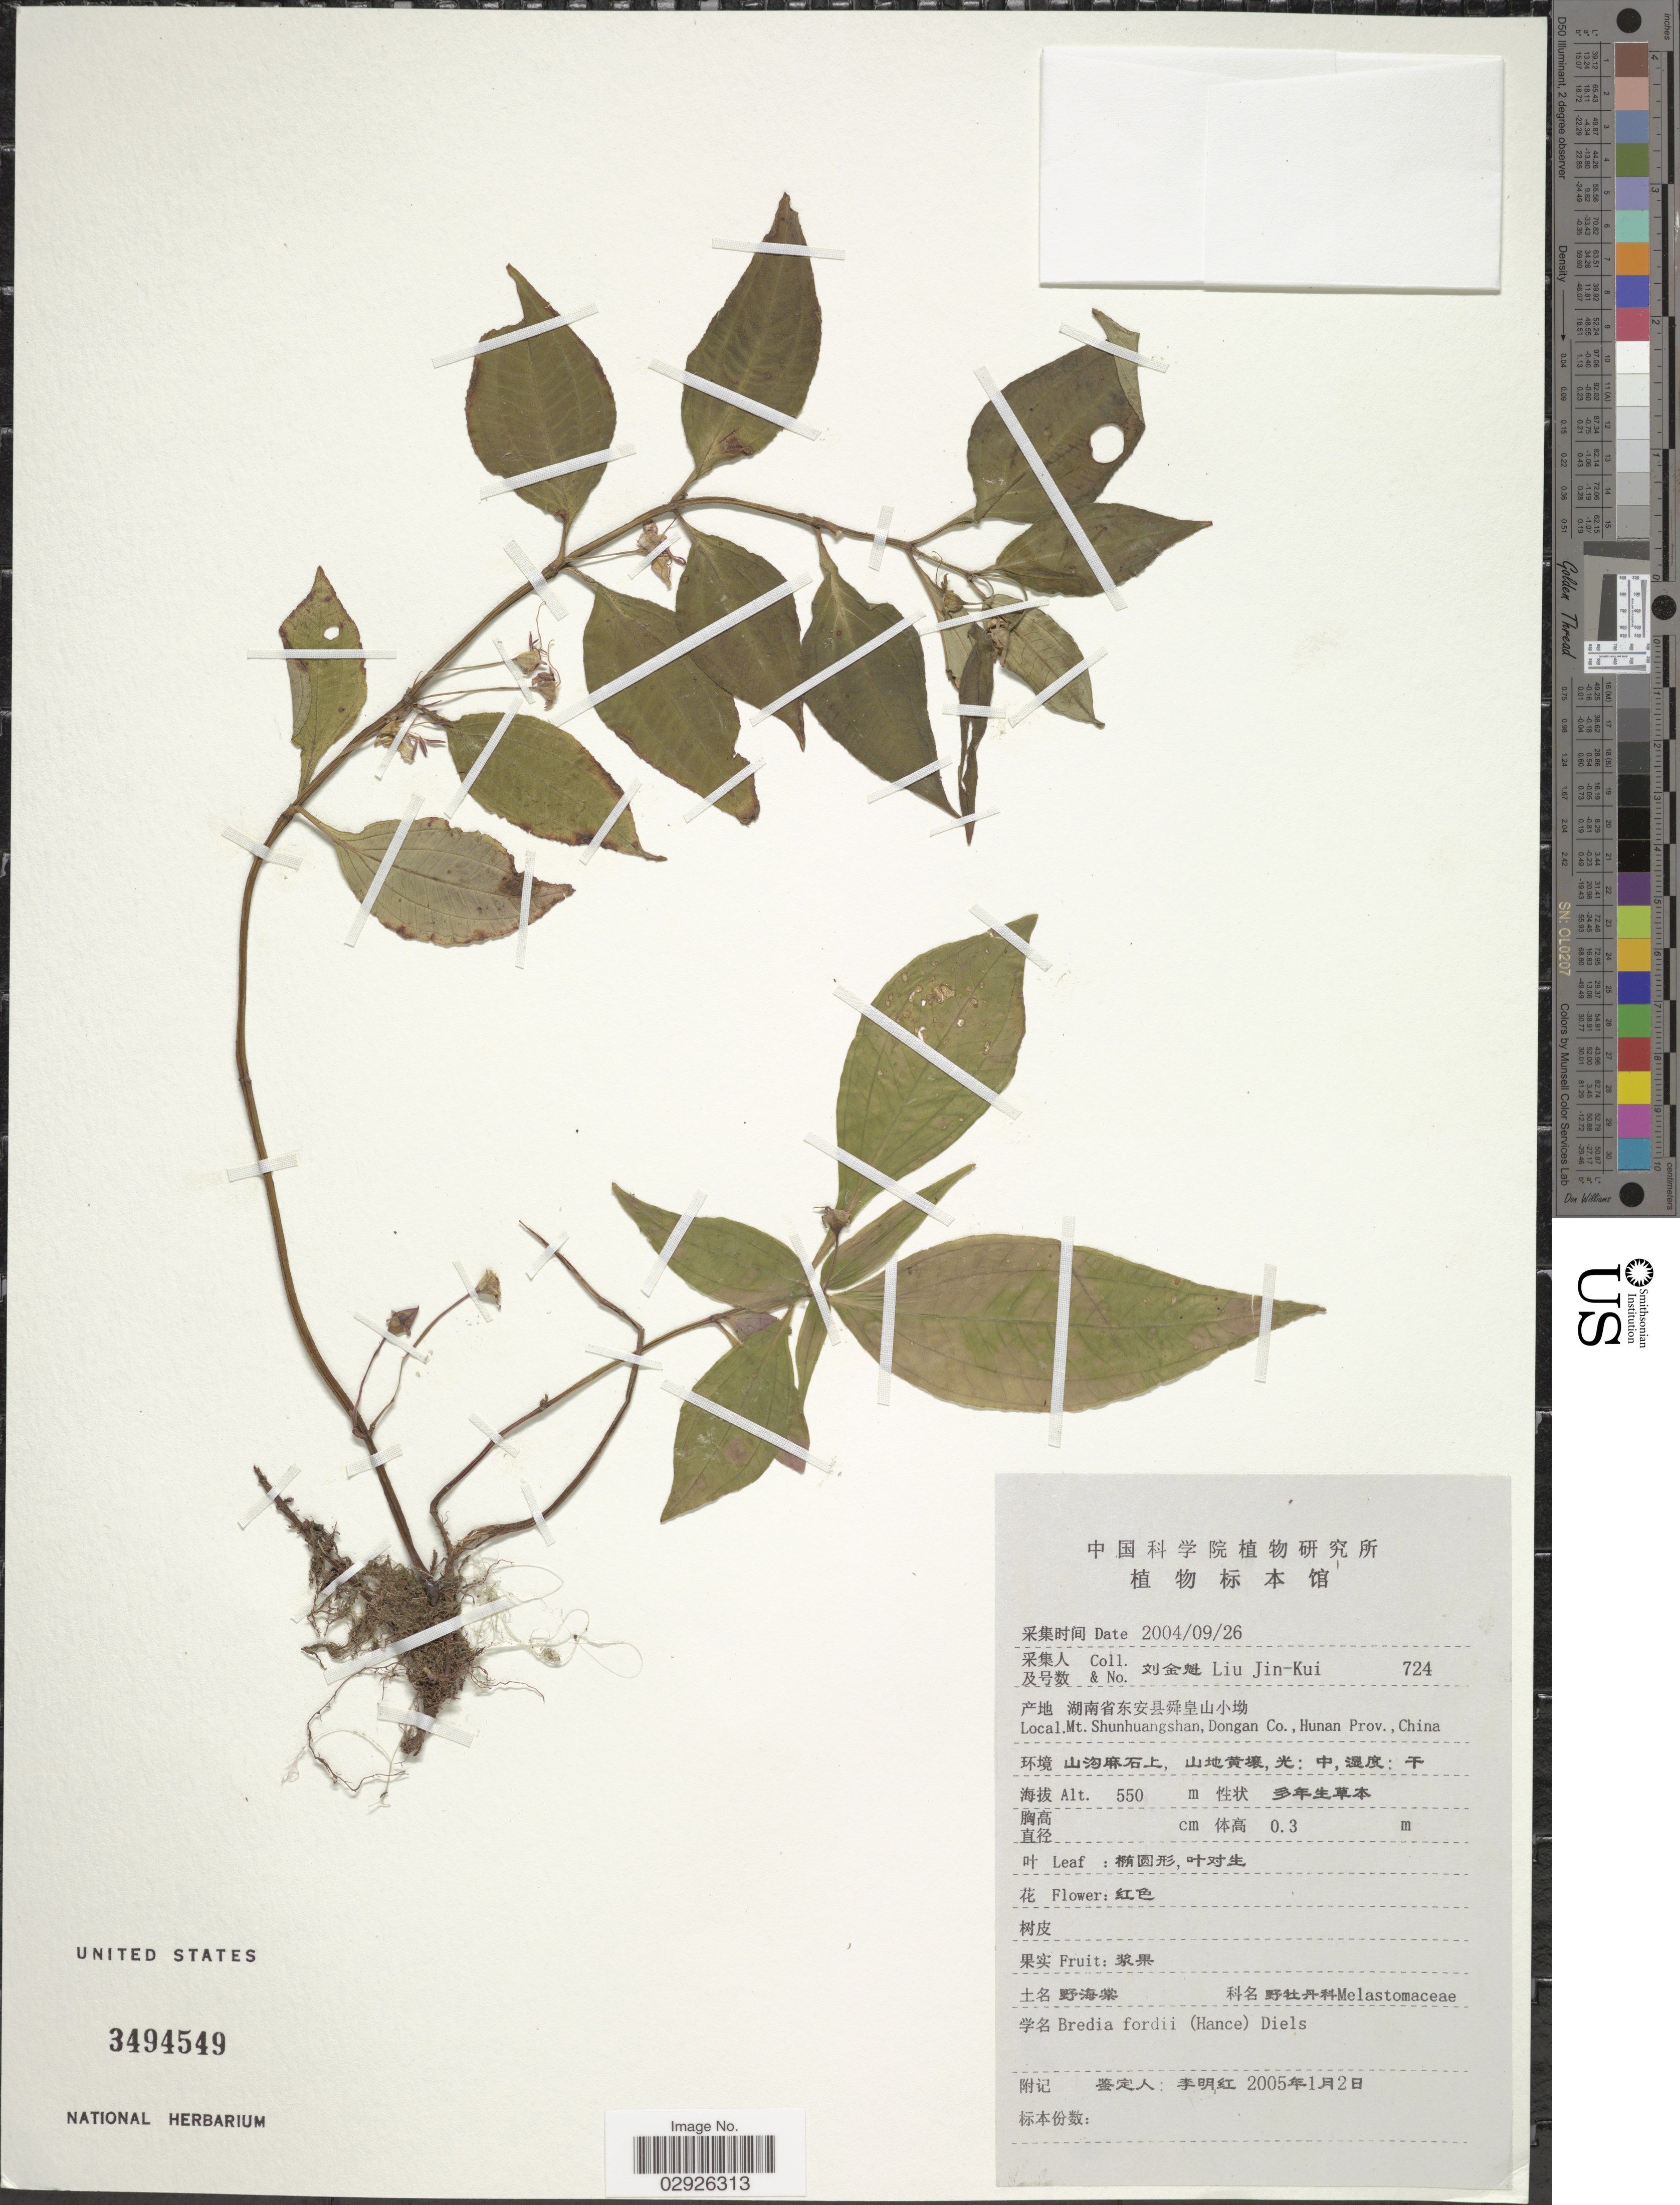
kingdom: Plantae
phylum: Tracheophyta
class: Magnoliopsida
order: Myrtales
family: Melastomataceae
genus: Bredia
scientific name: Bredia fordii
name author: (Hance) Diels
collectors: Liu Jin-Kui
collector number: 724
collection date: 2004-09-26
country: China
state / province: Hunan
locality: Mt. Shunhuangshan, Dongan Co., Hunan Prov.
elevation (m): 550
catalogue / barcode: US 3494549